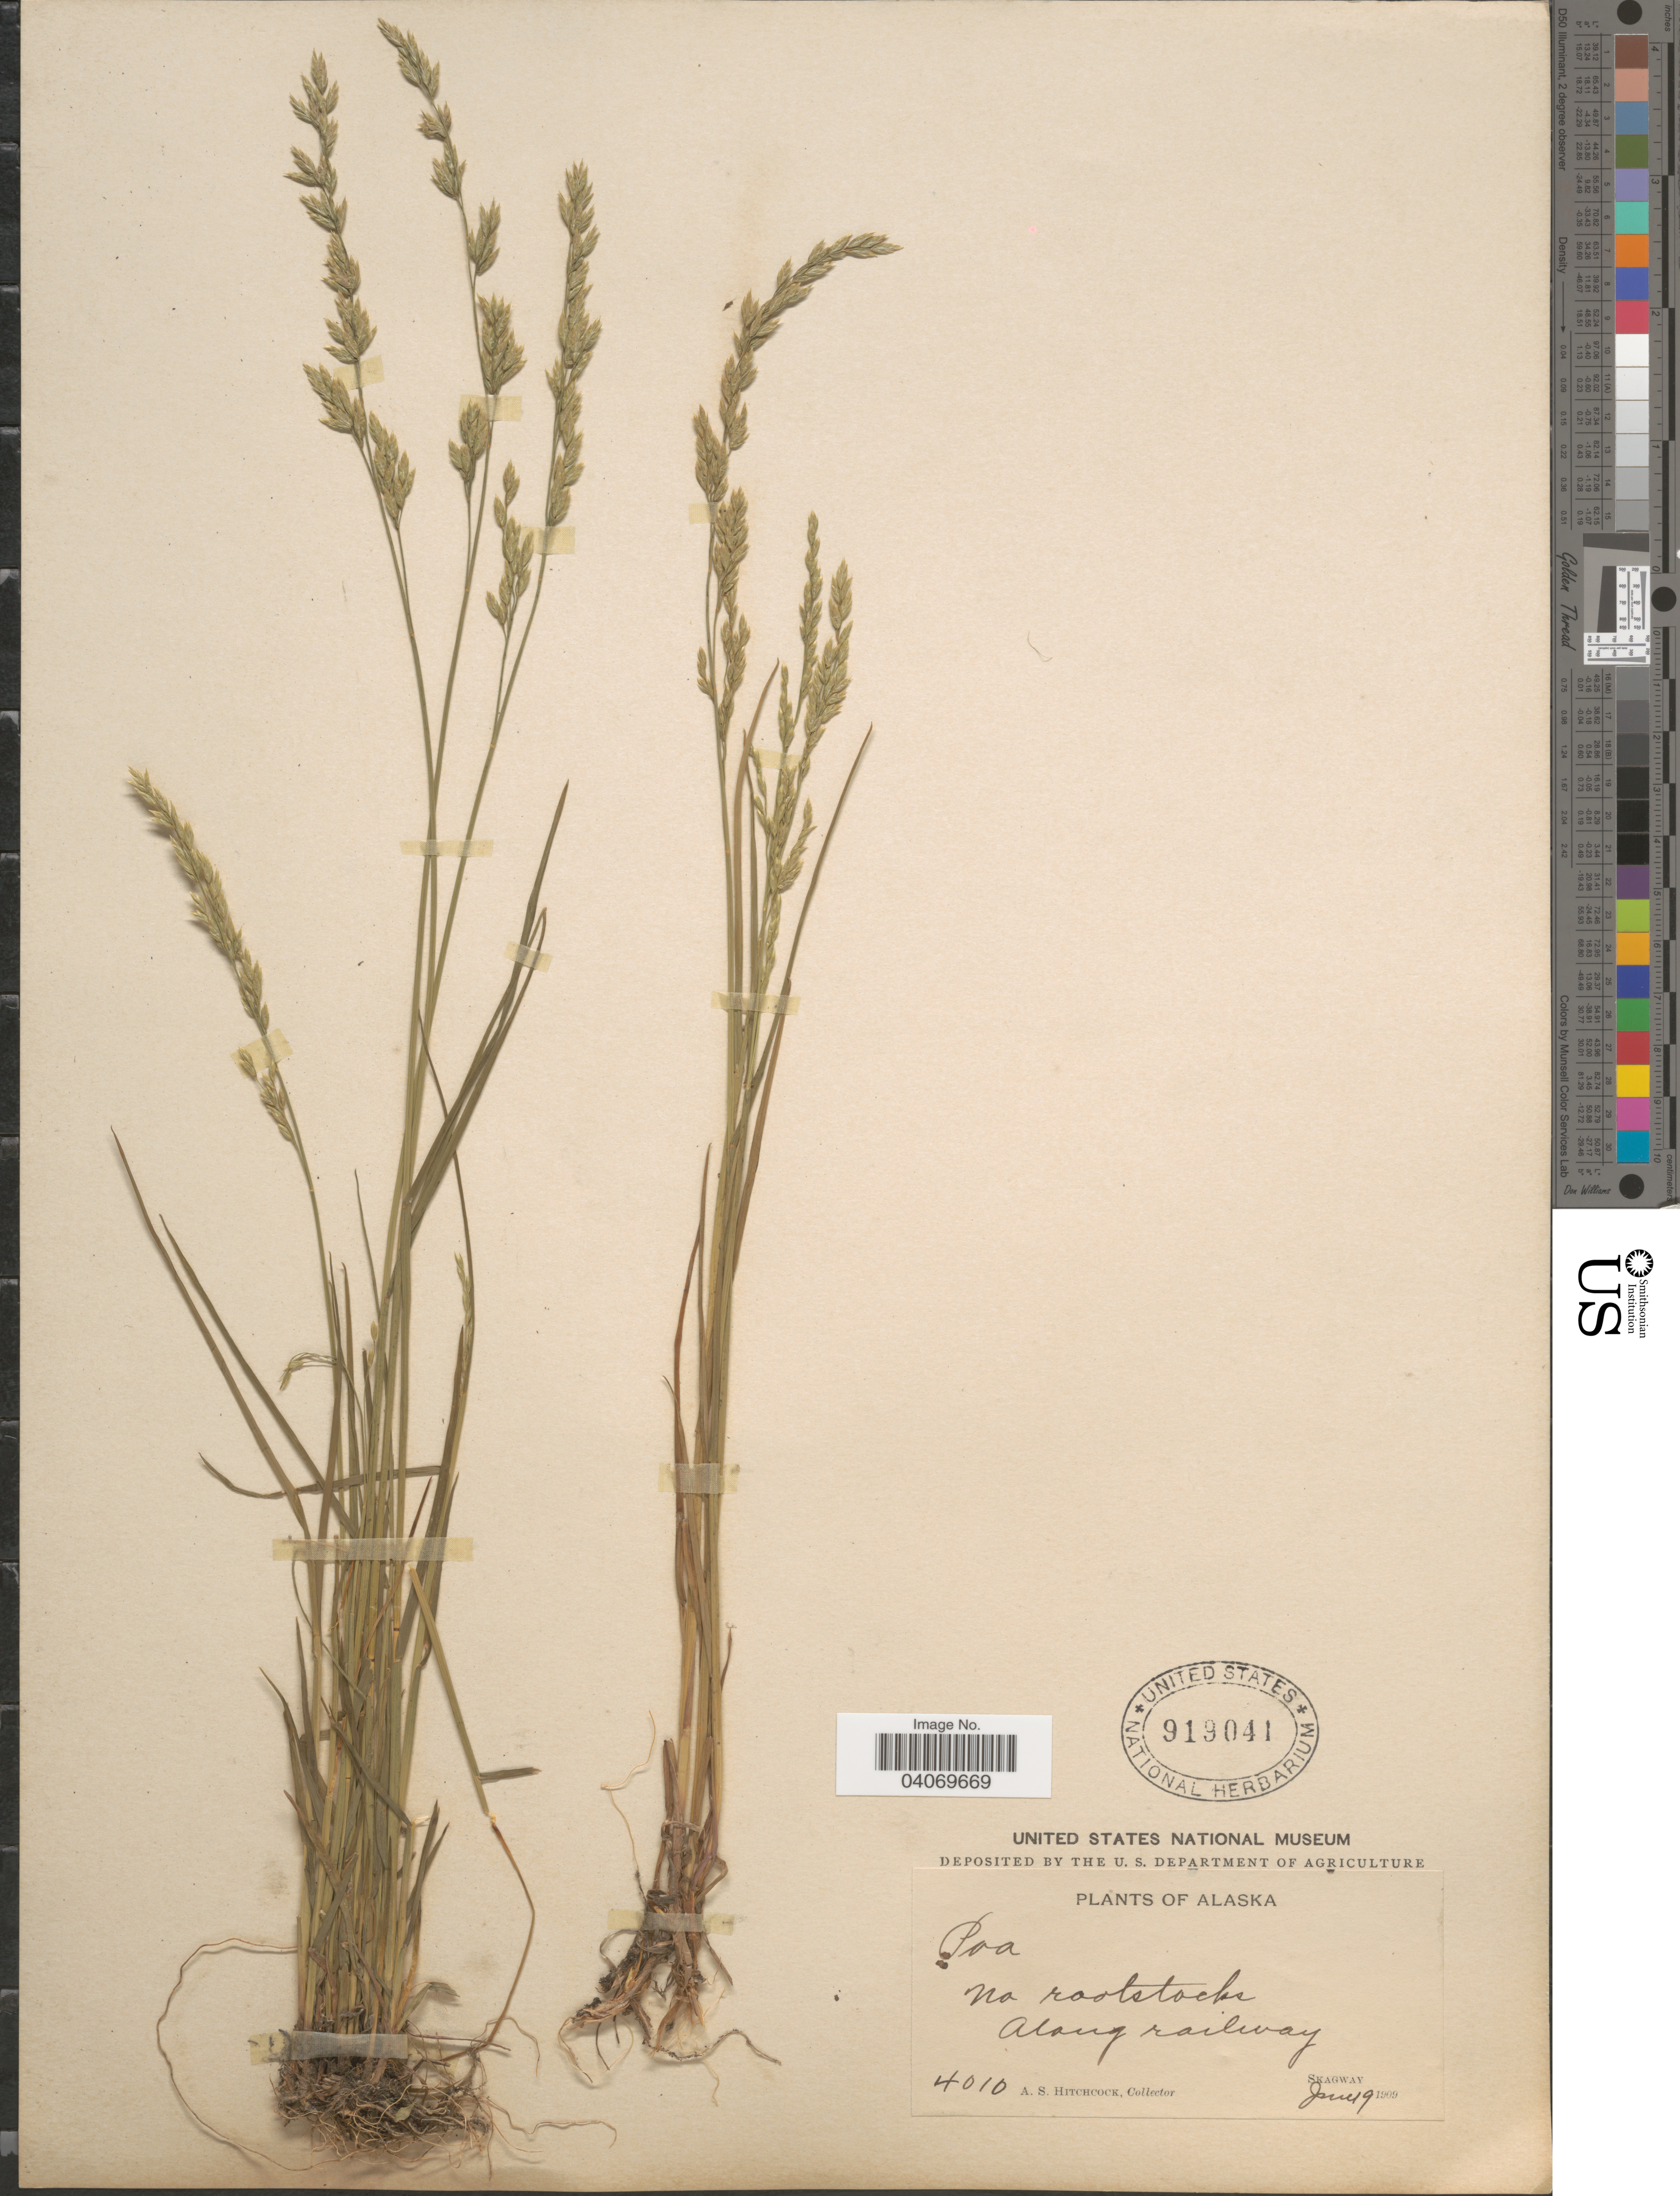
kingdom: Plantae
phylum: Tracheophyta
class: Liliopsida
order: Poales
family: Poaceae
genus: Poa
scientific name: Poa sp.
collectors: A. S. Hitchcock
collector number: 4010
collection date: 1909-06-19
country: United States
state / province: Alaska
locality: Along railway. Skagway.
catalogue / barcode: US 919041